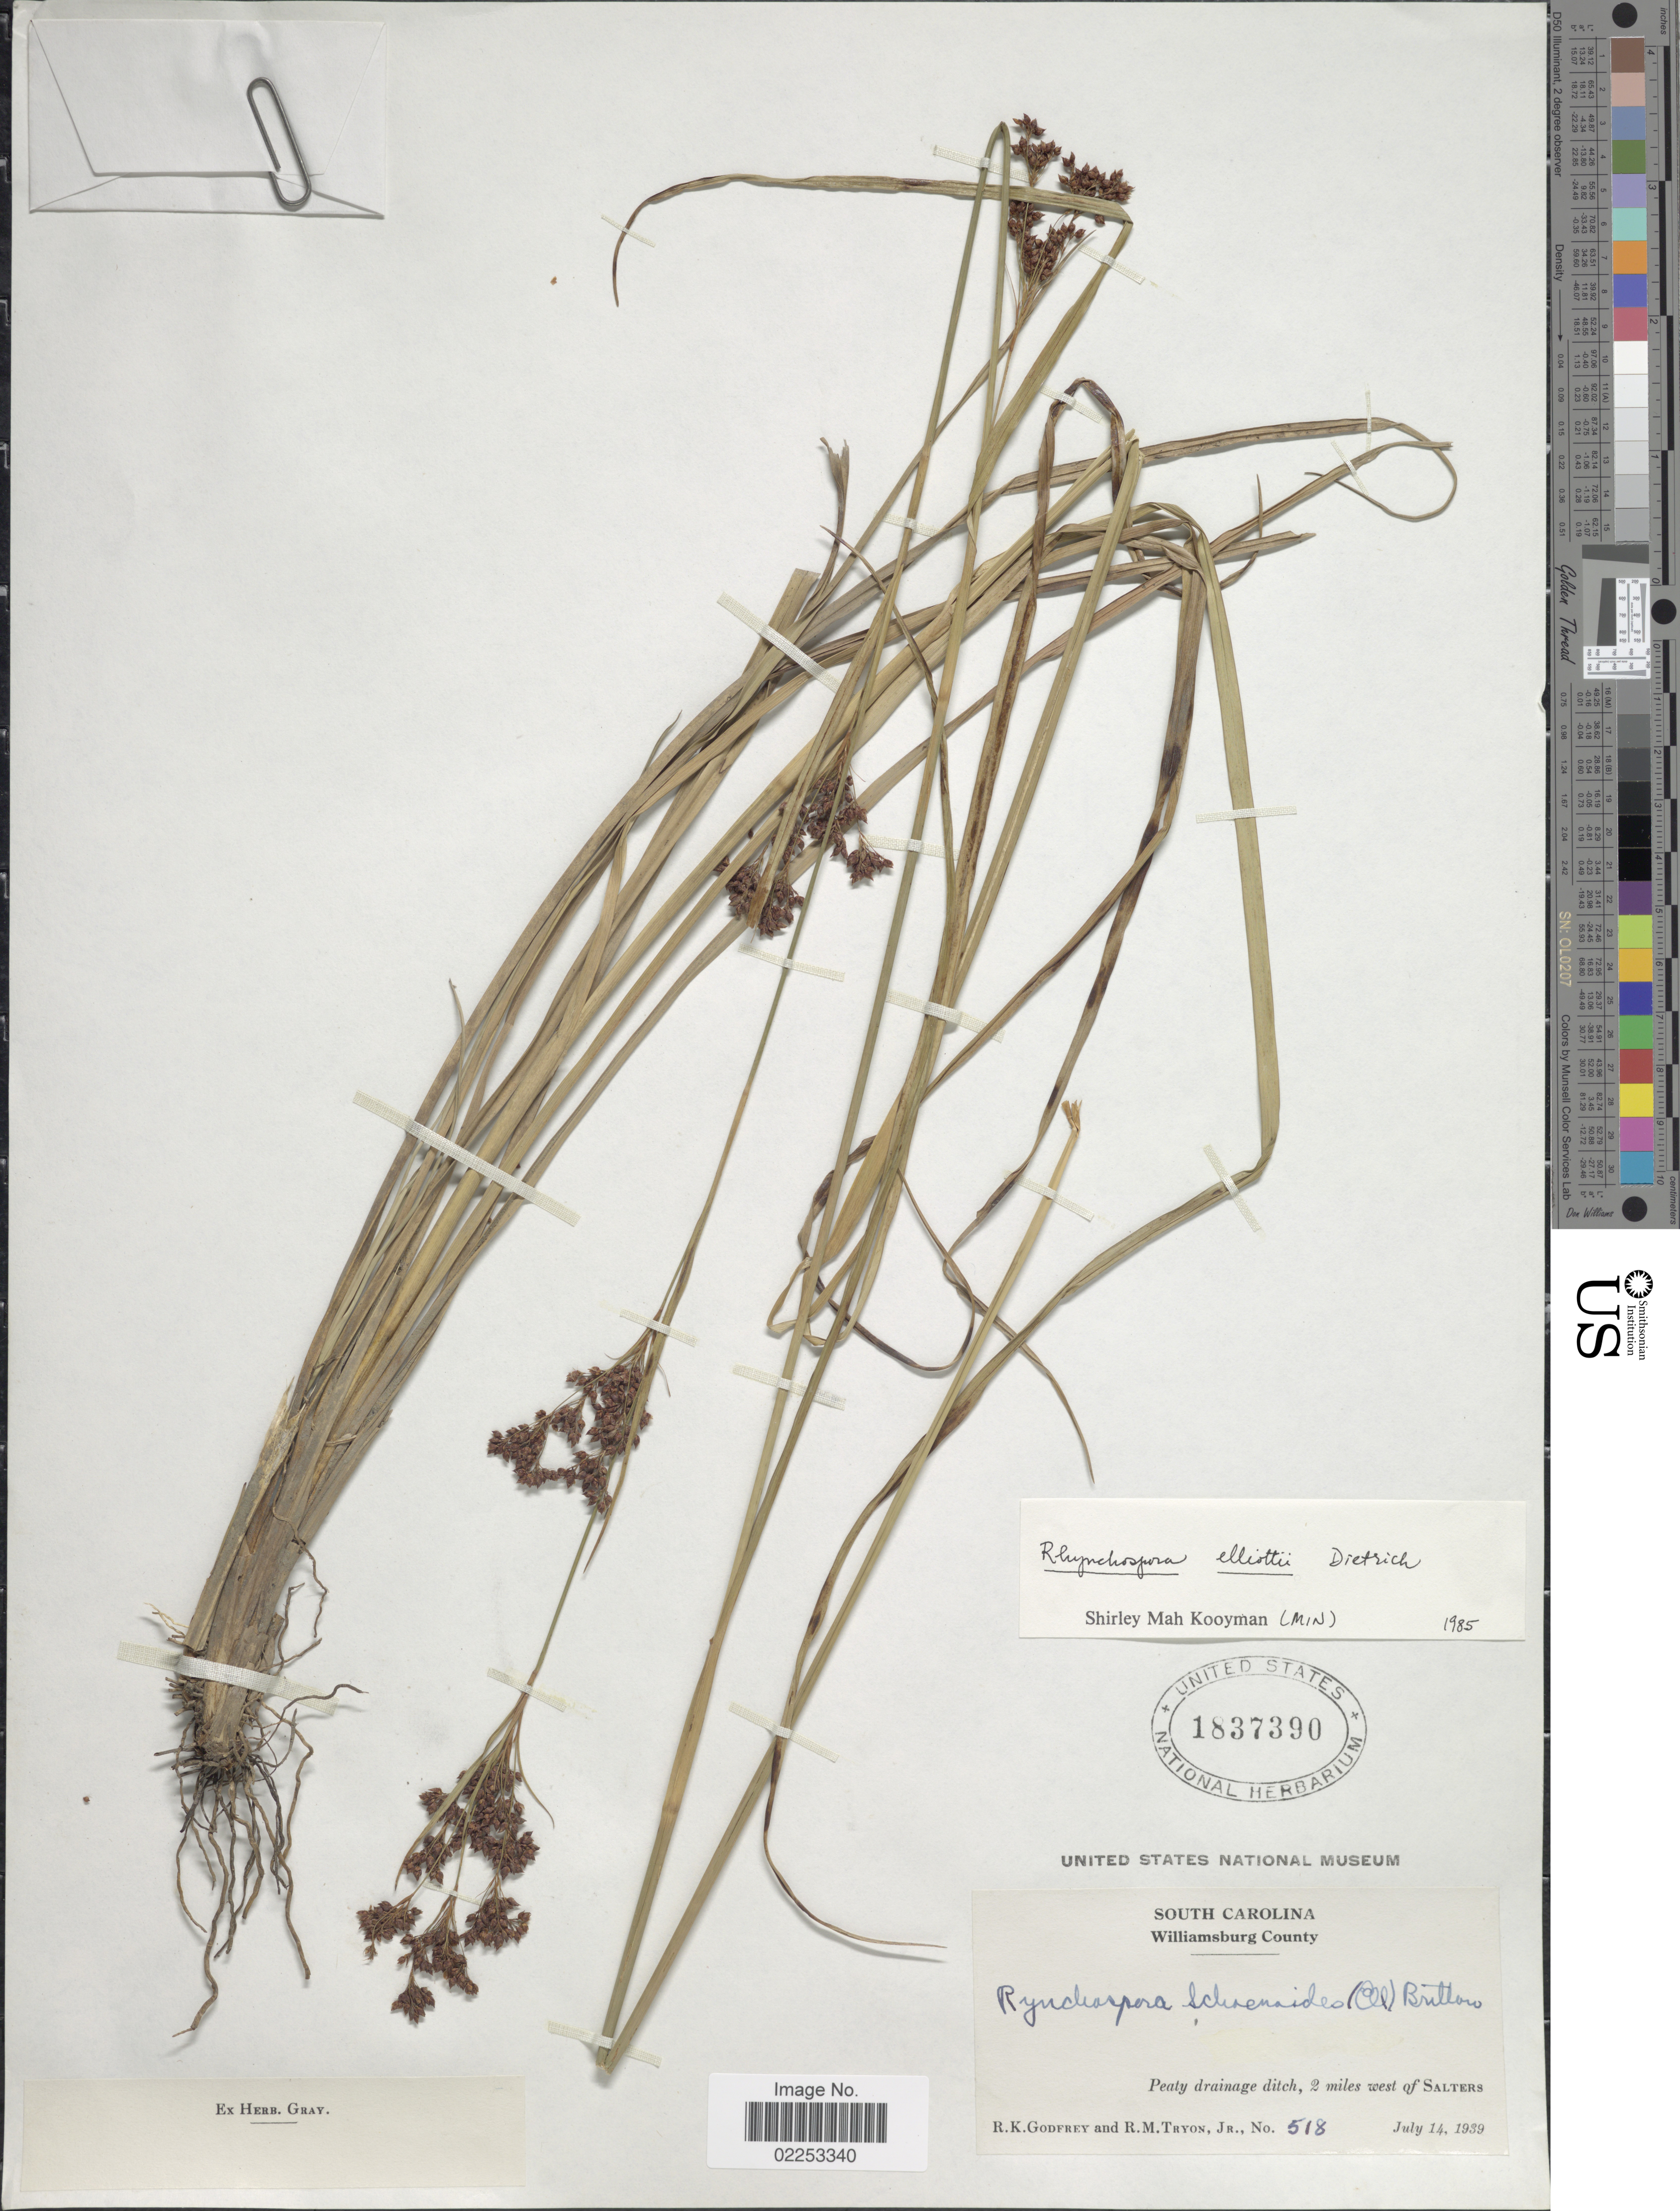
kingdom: Plantae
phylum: Tracheophyta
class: Liliopsida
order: Poales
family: Cyperaceae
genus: Rhynchospora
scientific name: Rhynchospora elliottii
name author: A. Dietr.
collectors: R. K. Godfrey & R. M. Tryon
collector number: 518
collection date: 1939-07-14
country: United States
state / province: South Carolina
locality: Williamsburgh County, Peaty drainage ditch, 2 miles west of Salters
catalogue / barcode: US 1837390